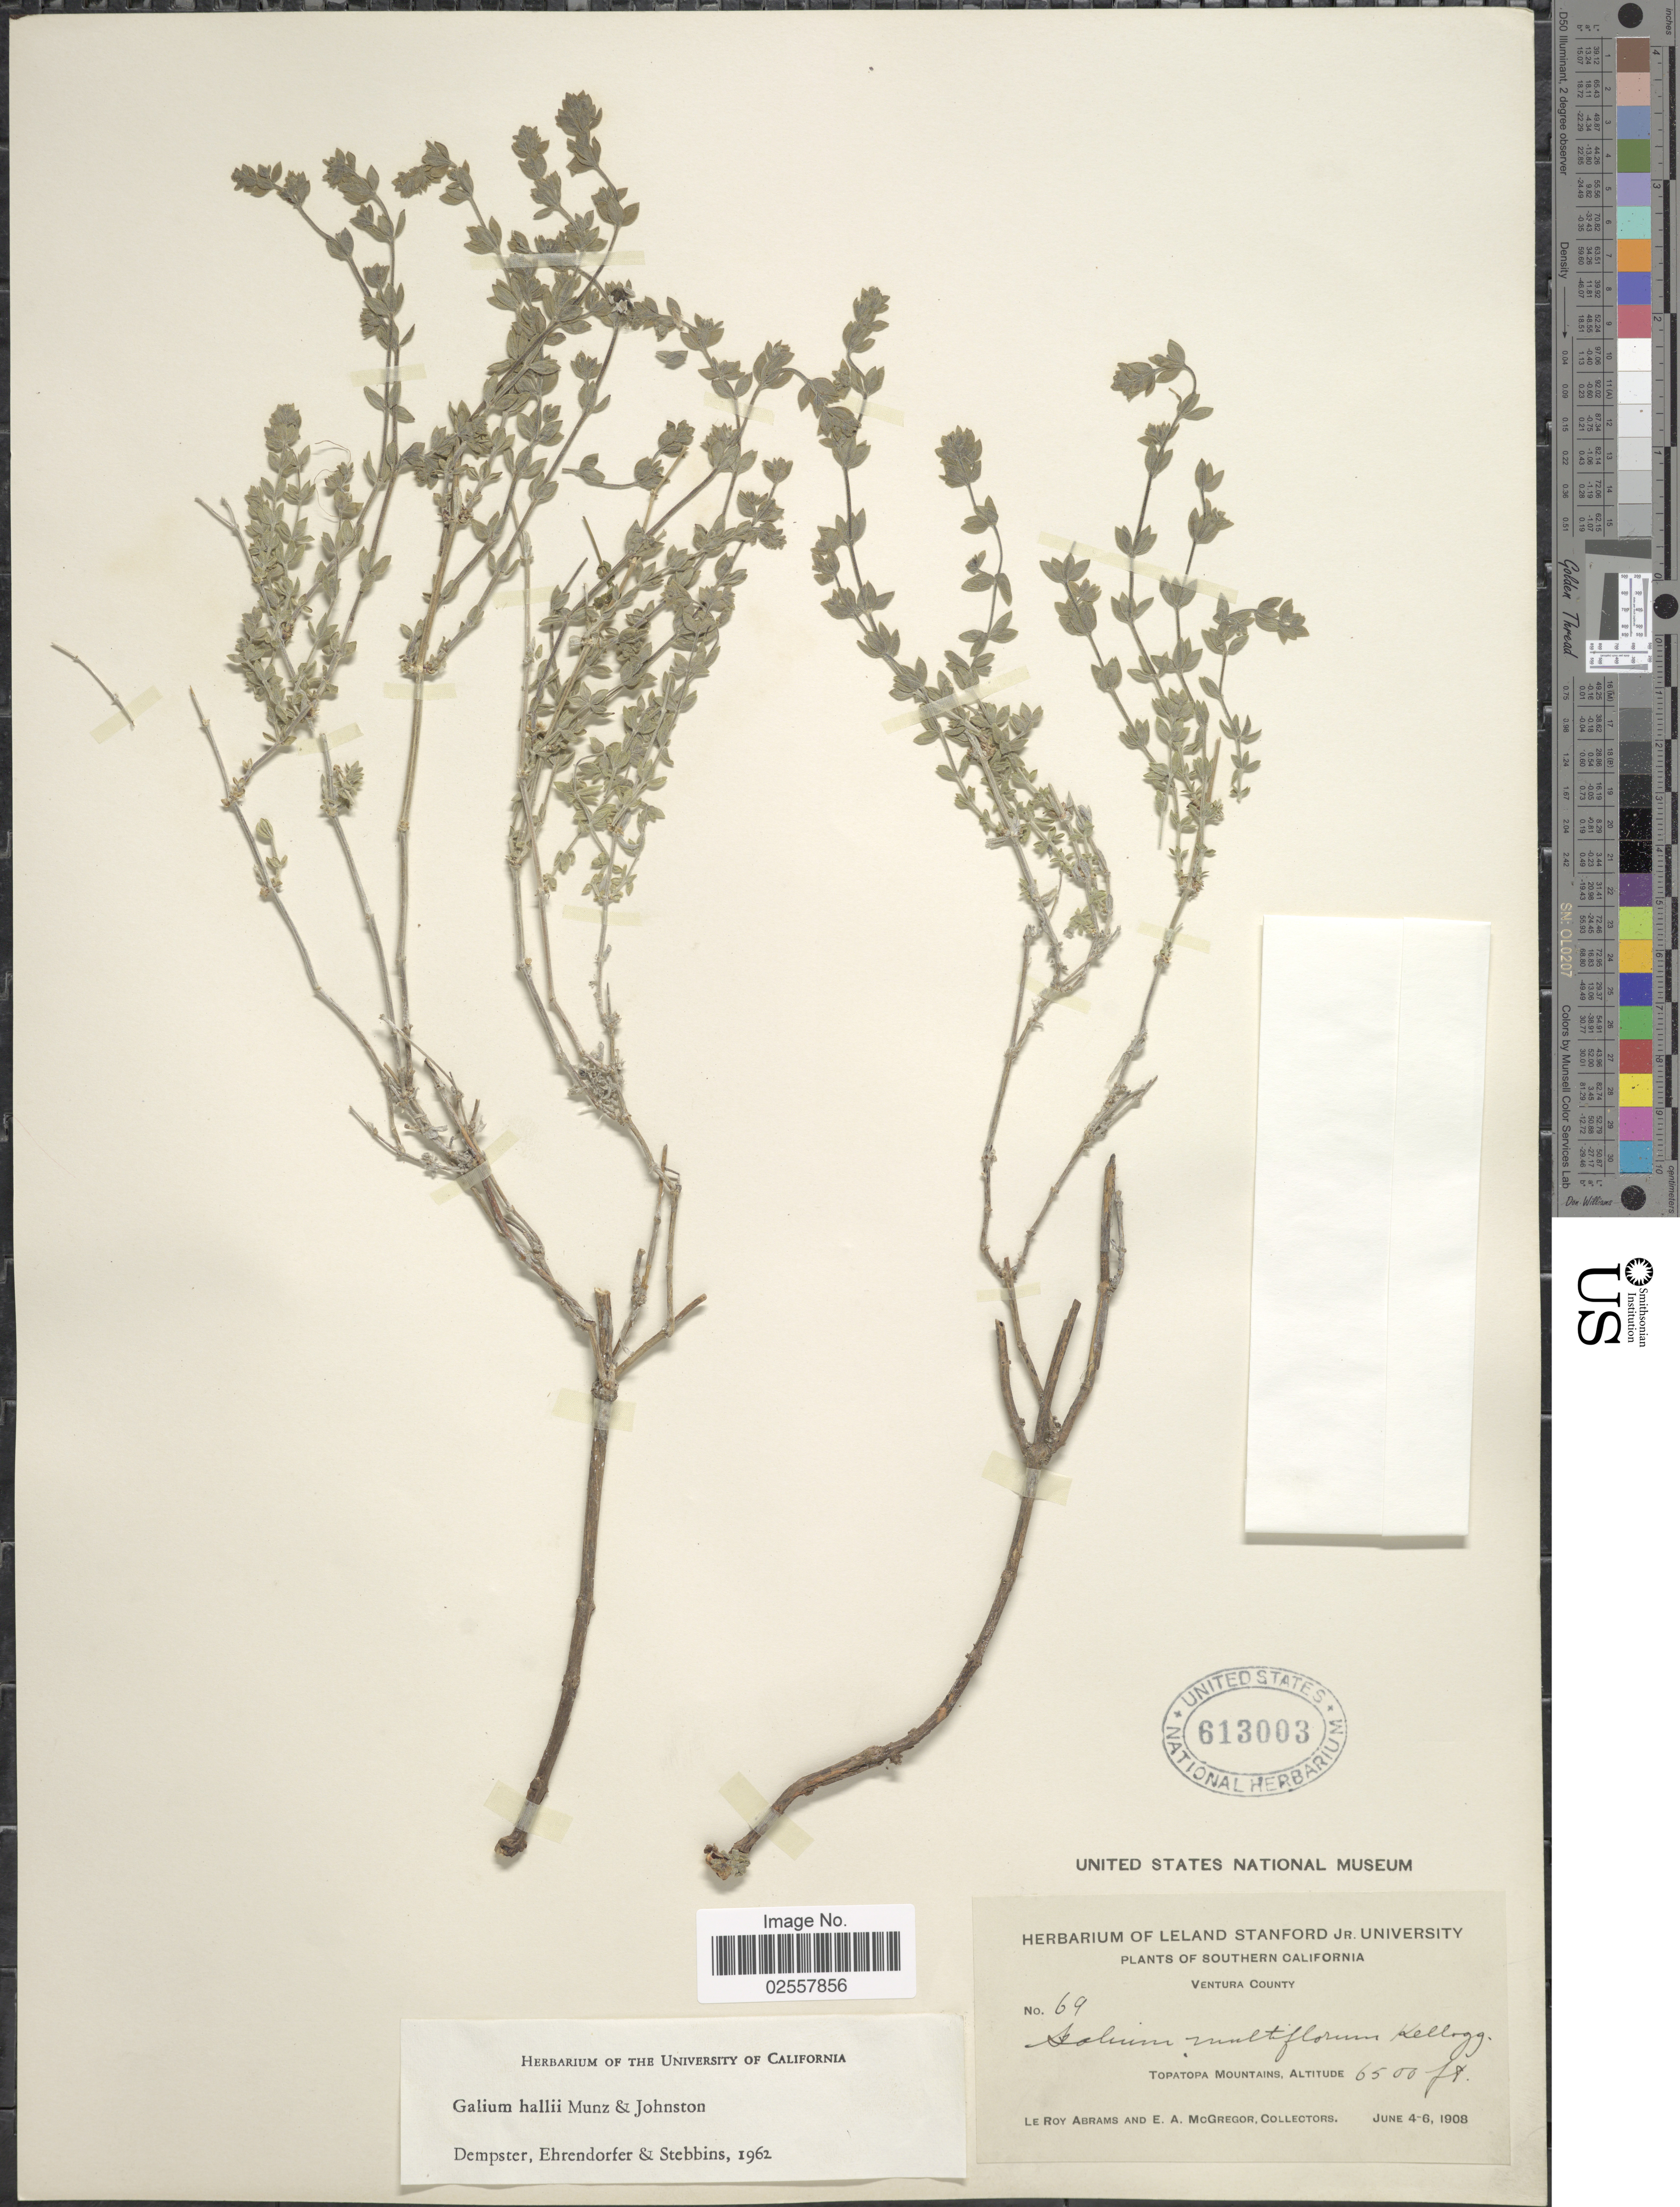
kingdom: Plantae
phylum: Tracheophyta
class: Magnoliopsida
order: Gentianales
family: Rubiaceae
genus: Galium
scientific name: Galium hallii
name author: Munz & I.M. Johnst.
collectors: L. Abrams & E. A. McGregor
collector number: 69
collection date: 1908-06-04/1908-06-06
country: United States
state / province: California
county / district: Ventura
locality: Southern California, Ventura County, Toptopa Mountains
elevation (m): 1981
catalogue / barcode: US 613003